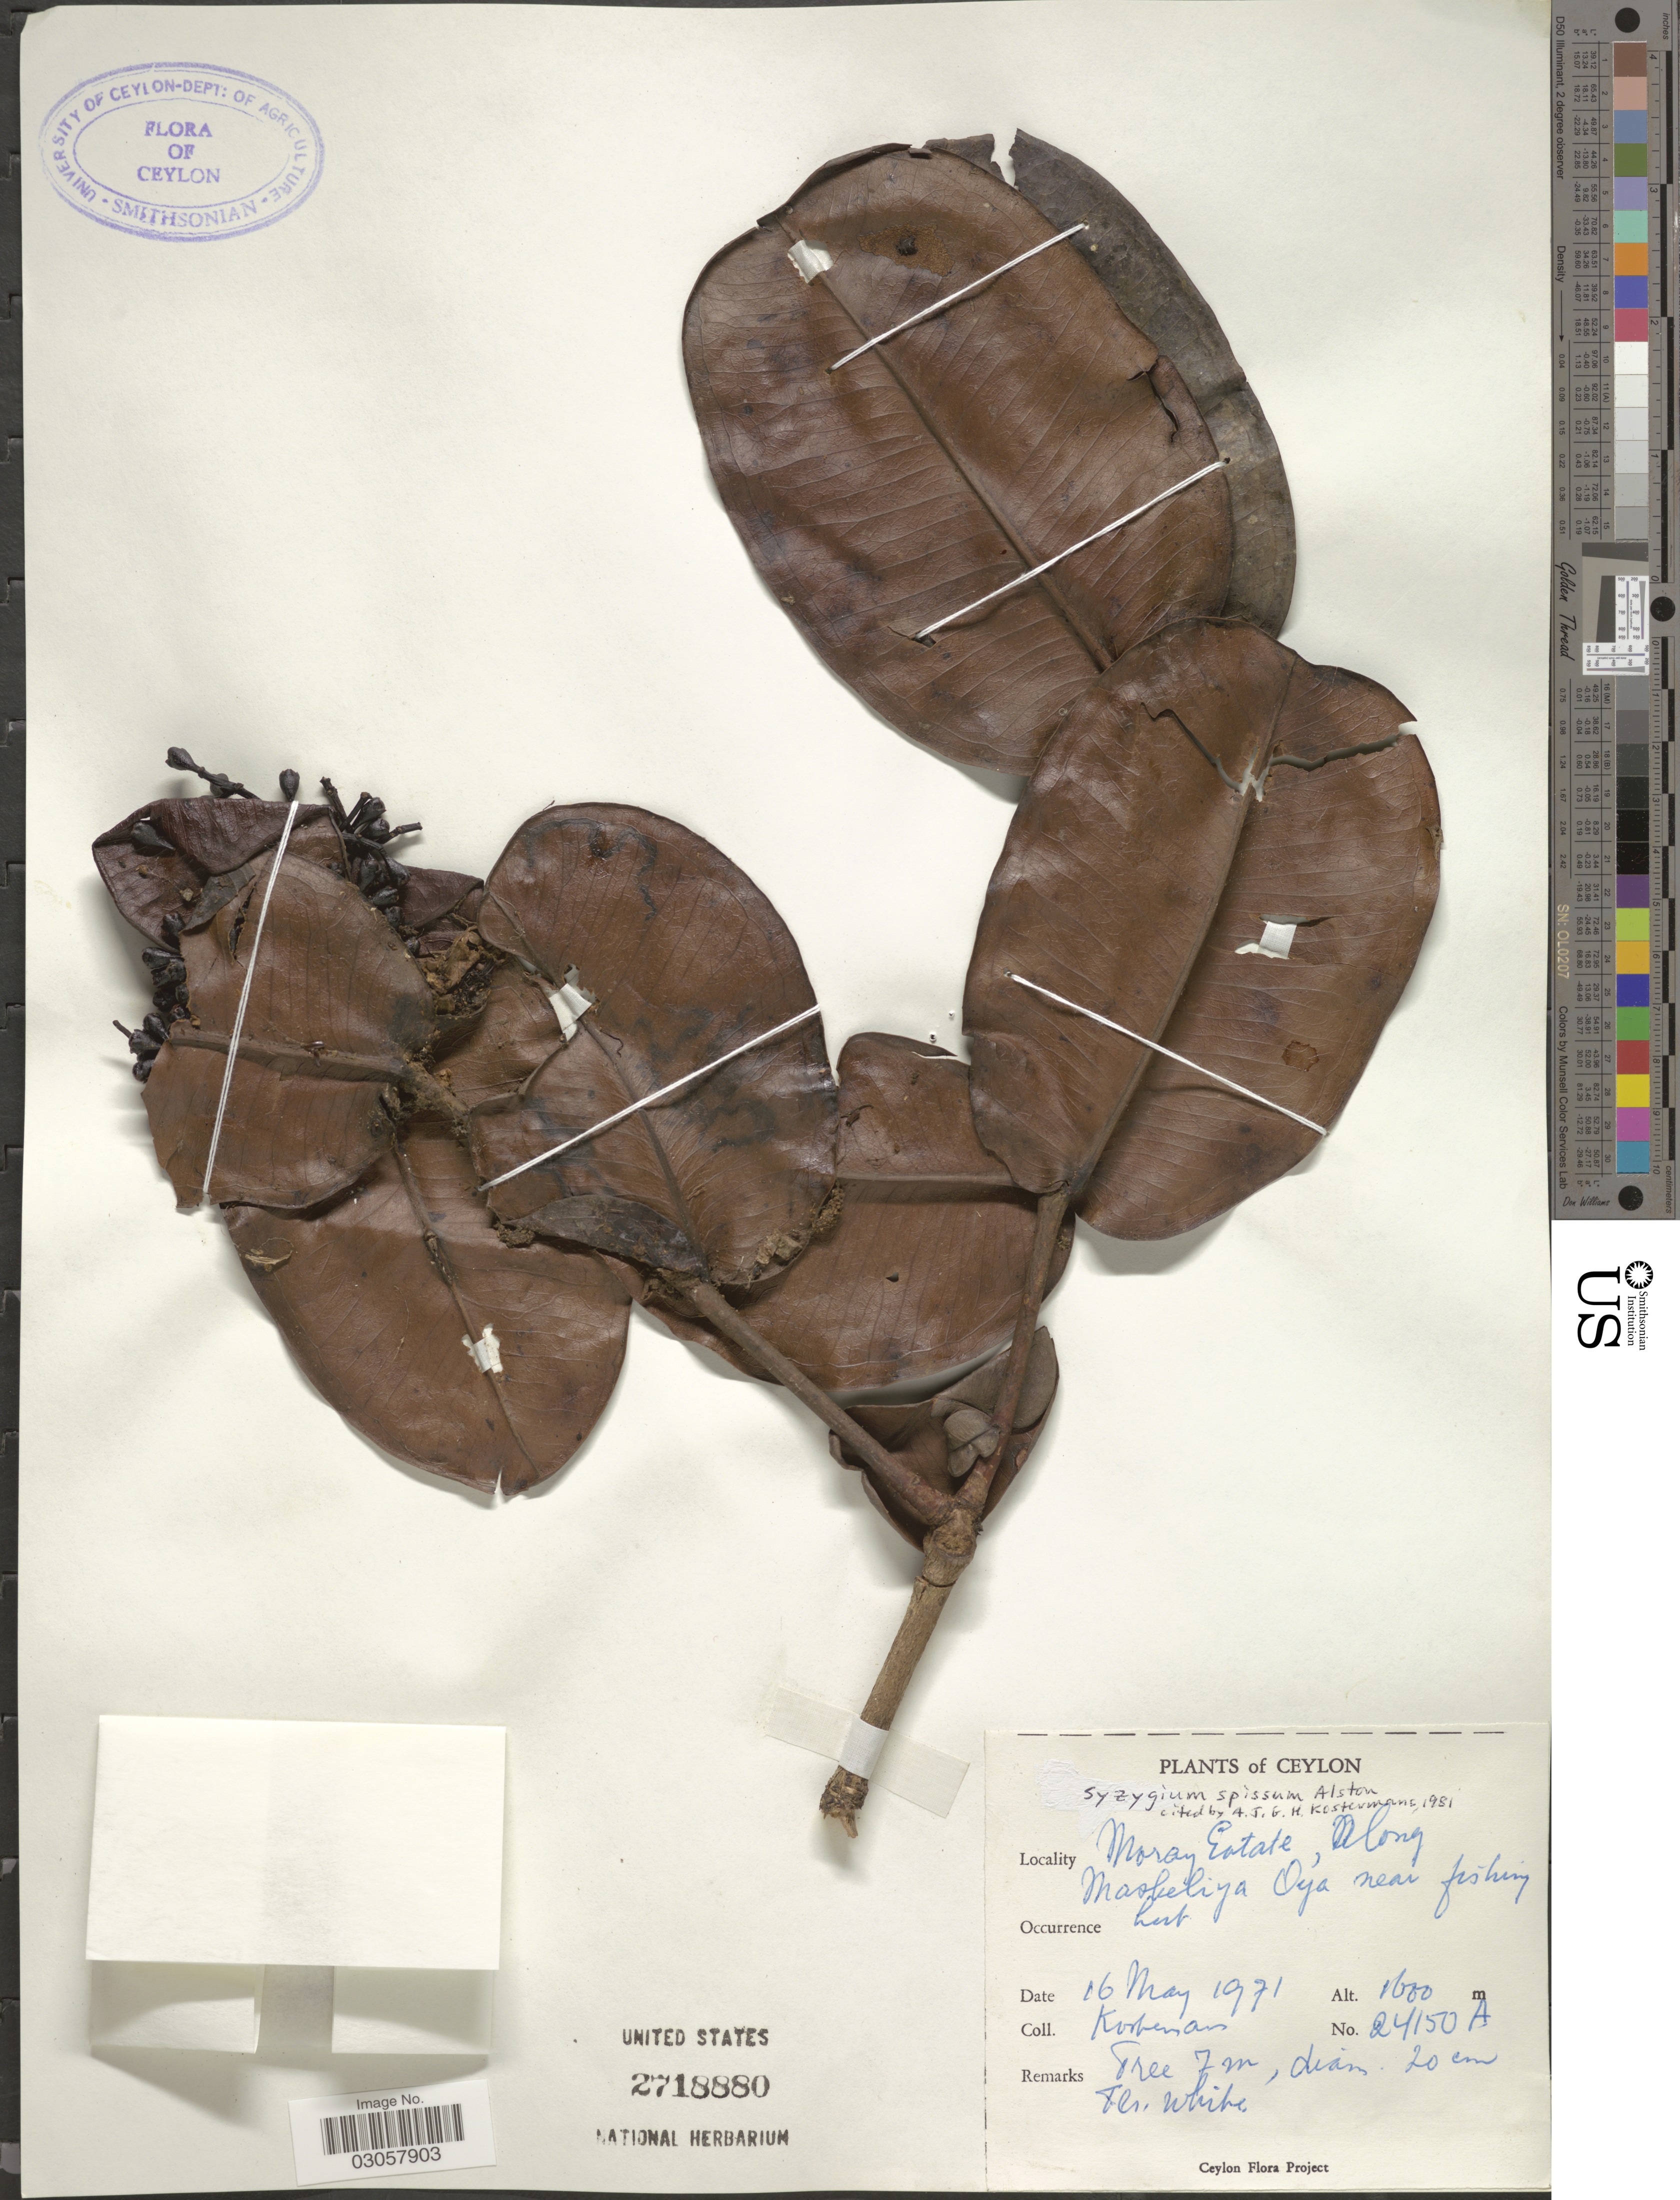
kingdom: Plantae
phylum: Tracheophyta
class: Magnoliopsida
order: Myrtales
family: Myrtaceae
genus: Syzygium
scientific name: Syzygium spissum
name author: Alston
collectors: Kostermans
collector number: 24150A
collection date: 1971-05-16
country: Sri Lanka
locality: Ceylon. Moray Estate, Along Maskeliya Oya near fishing hut.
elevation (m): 1600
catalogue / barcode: US 2718880